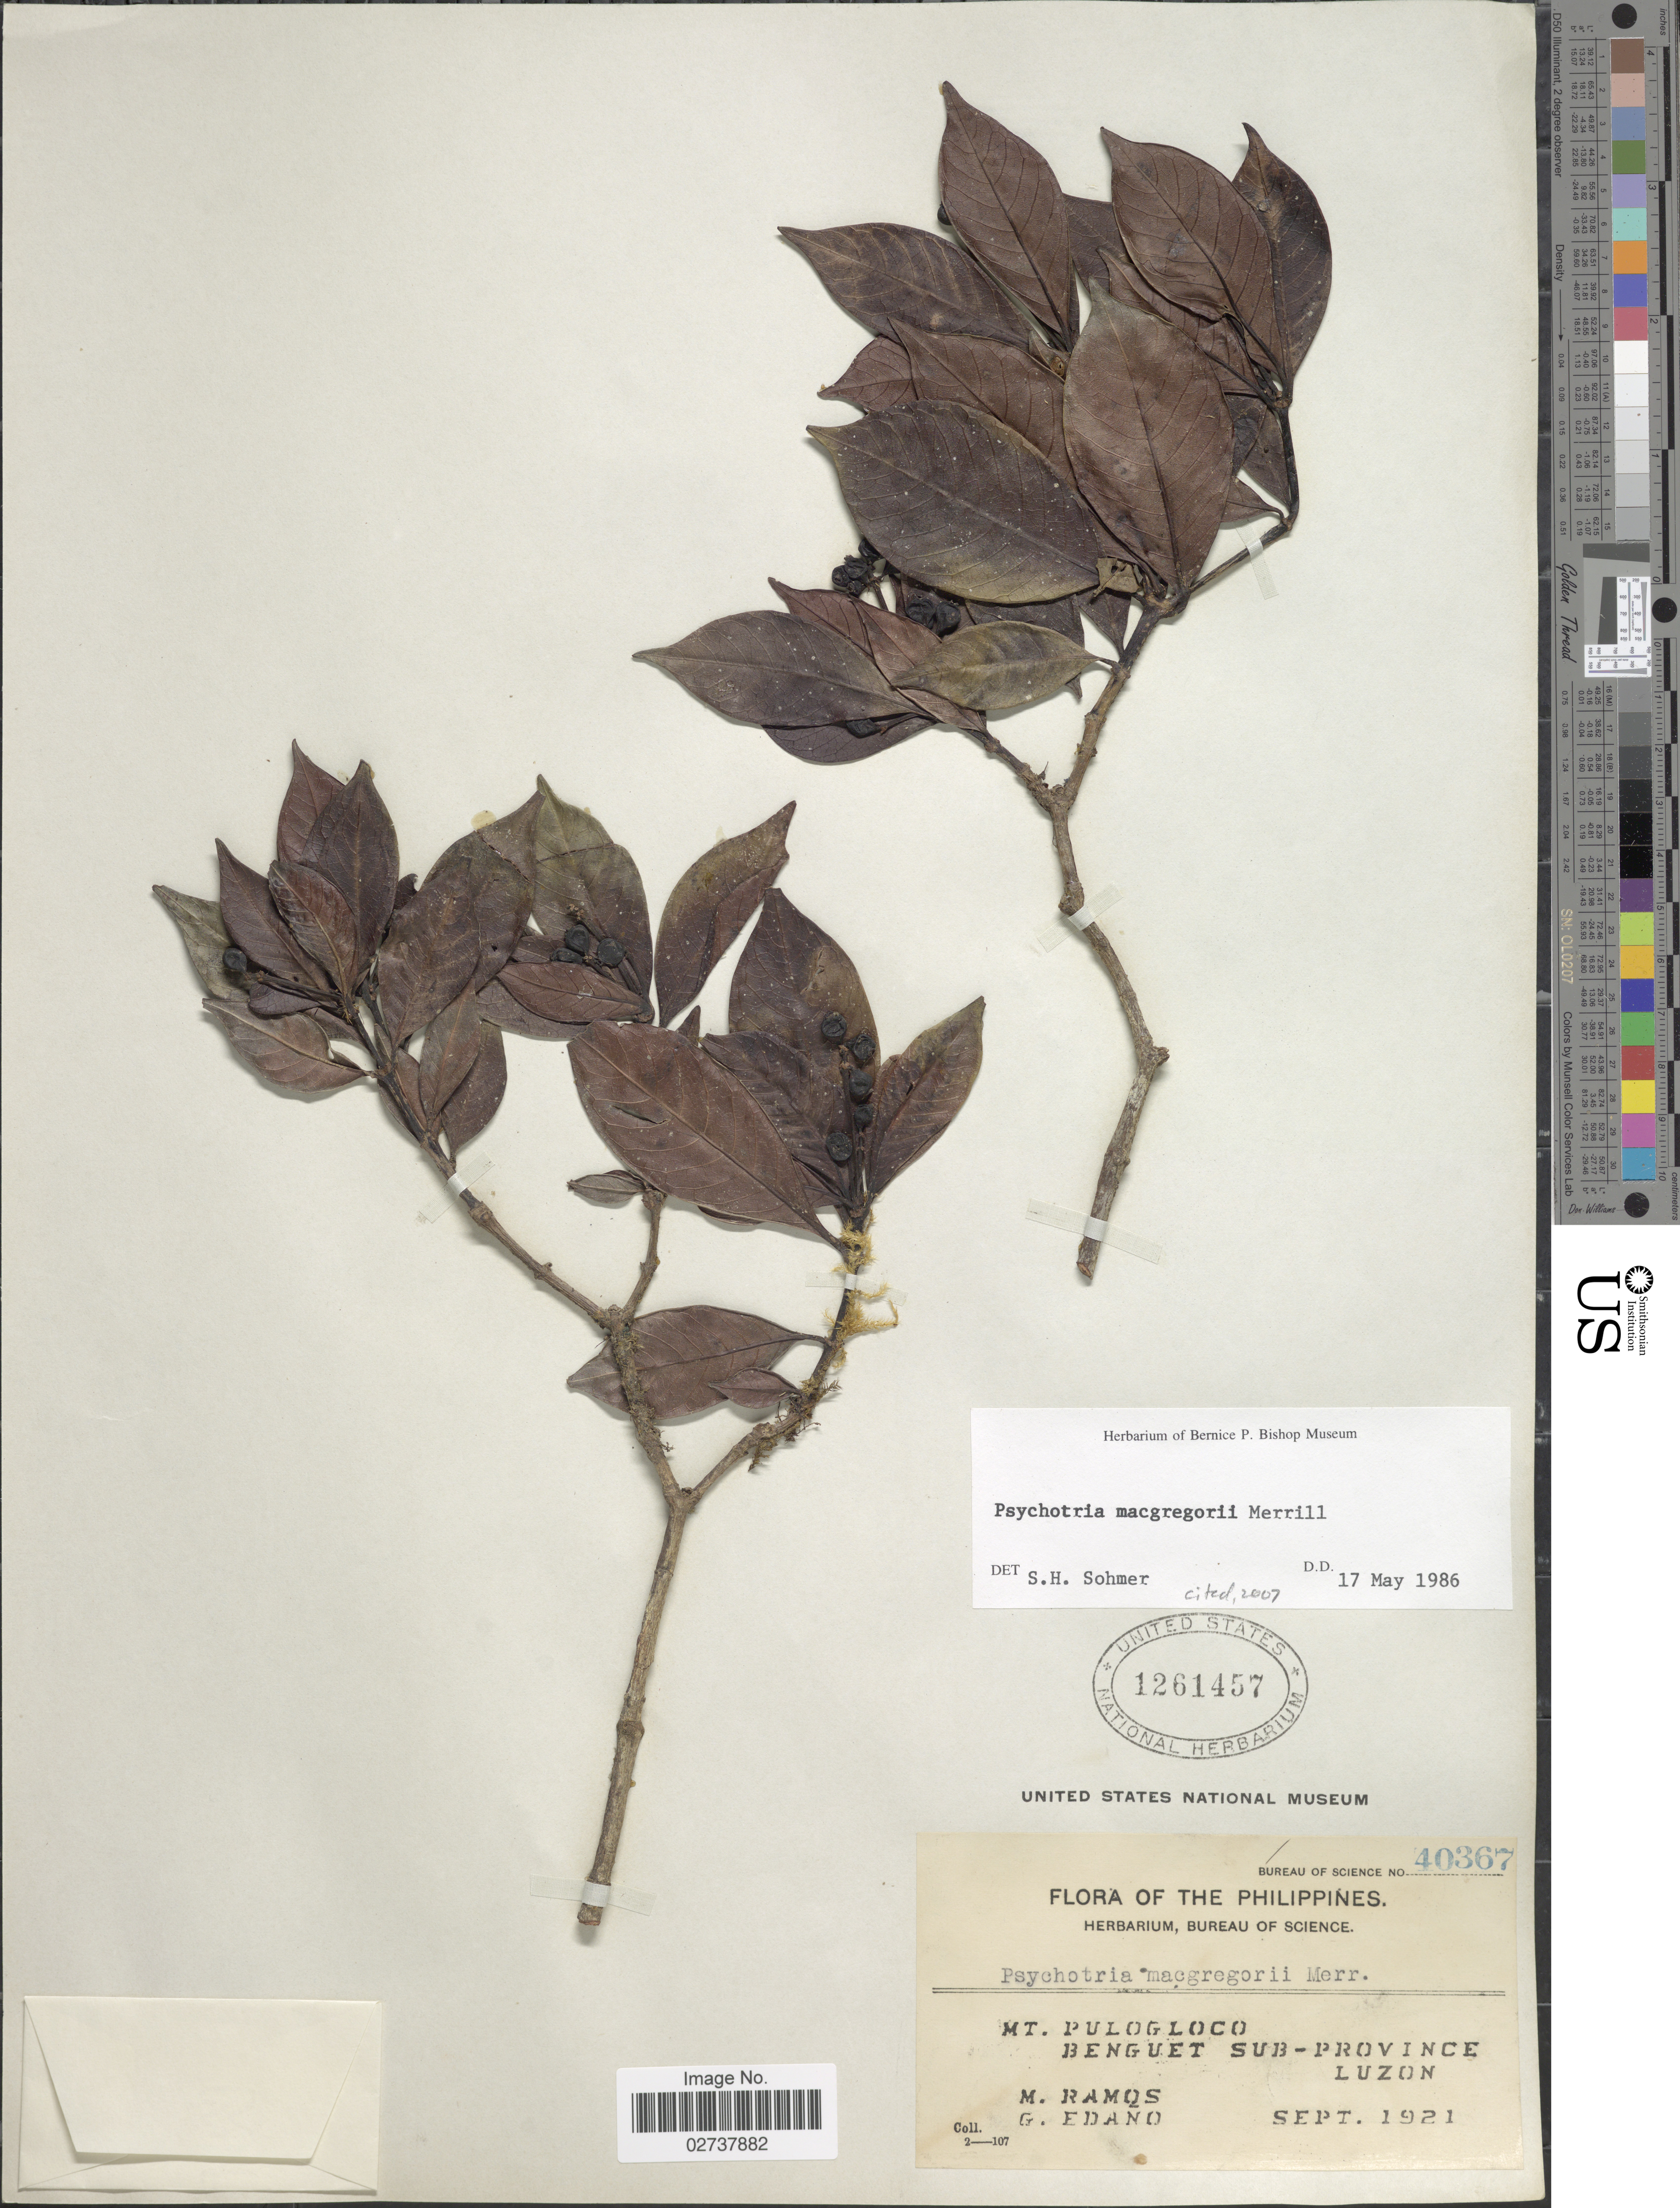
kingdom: Plantae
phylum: Tracheophyta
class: Magnoliopsida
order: Gentianales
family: Rubiaceae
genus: Psychotria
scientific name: Psychotria macgregorii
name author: Merr.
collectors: M. Ramos & G. Edaño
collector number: Bureau of Science 40367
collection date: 1921-09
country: Philippines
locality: Mt. Pulogloco, Benguet sub-province. Luzon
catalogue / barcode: US 1261457